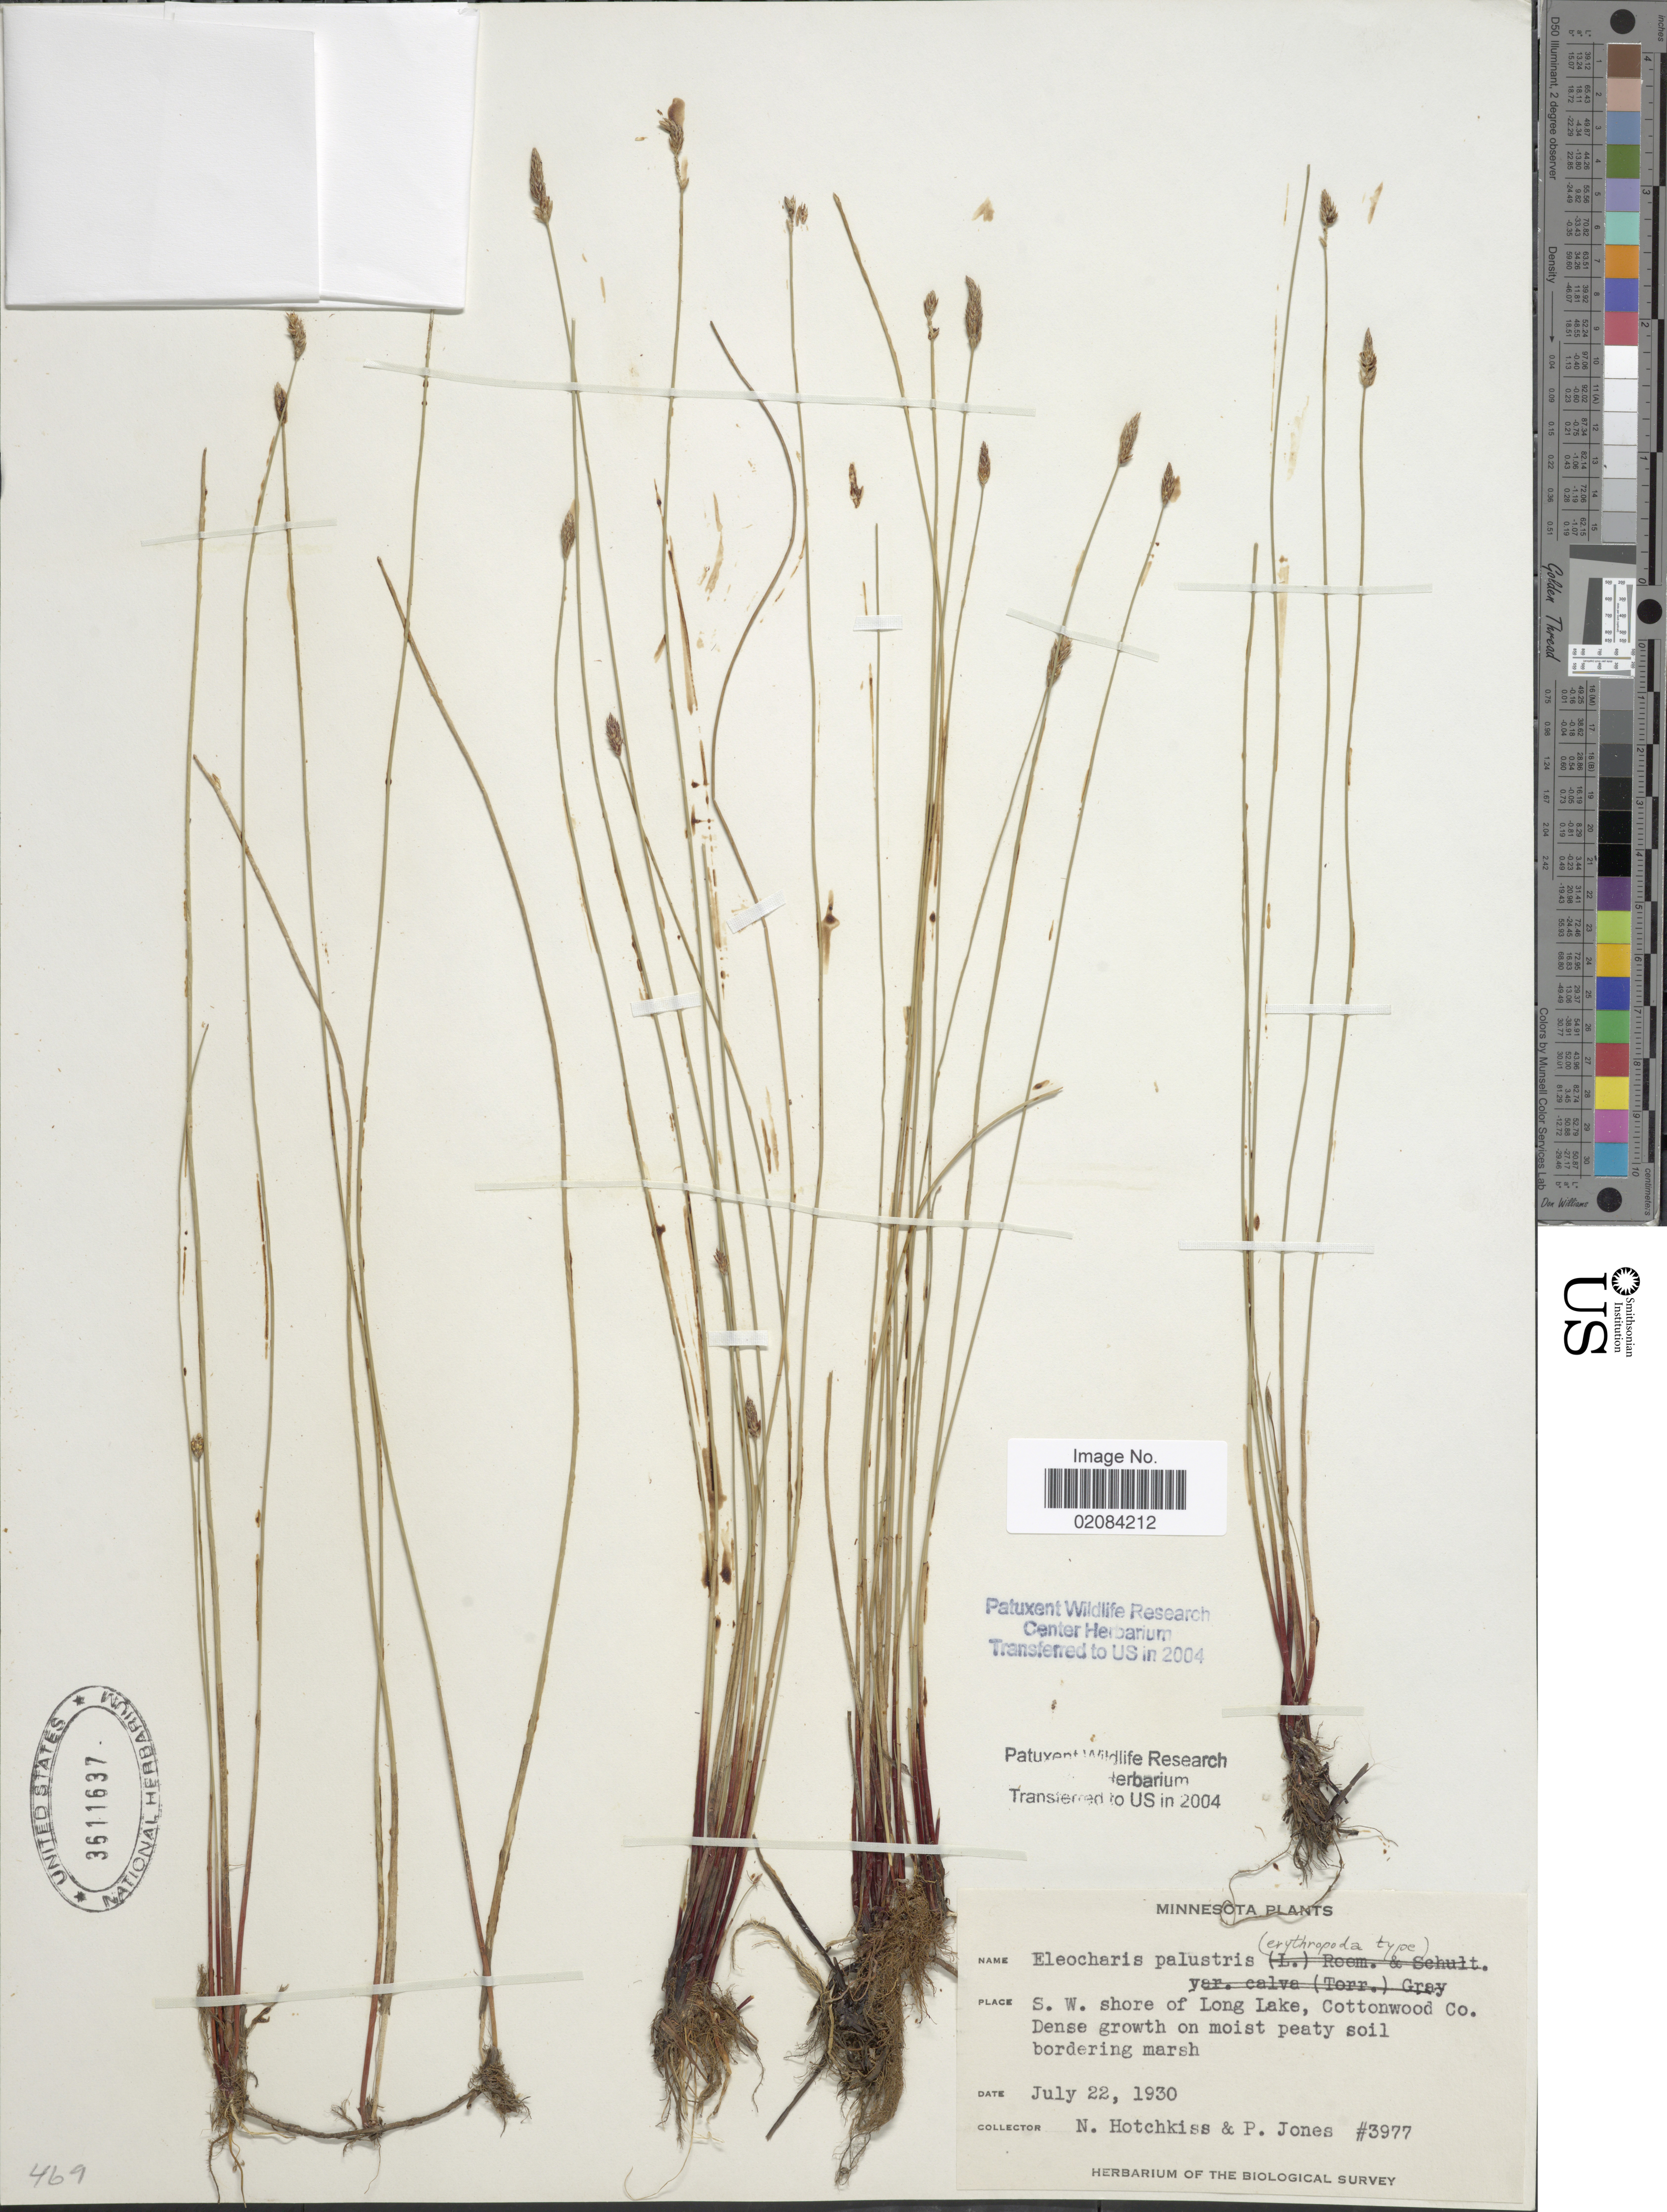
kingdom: Plantae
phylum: Tracheophyta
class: Liliopsida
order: Poales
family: Cyperaceae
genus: Eleocharis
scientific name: Eleocharis palustris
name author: (L.) Roem. & Schult.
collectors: N. Hotchkiss & P. Jones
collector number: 3977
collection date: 1930-07-22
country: United States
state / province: Minnesota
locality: S.W. shore of Long Lake,Cottonwood Co Dense growth on moist peaty soil, bordering marsh.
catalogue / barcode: US 3611637